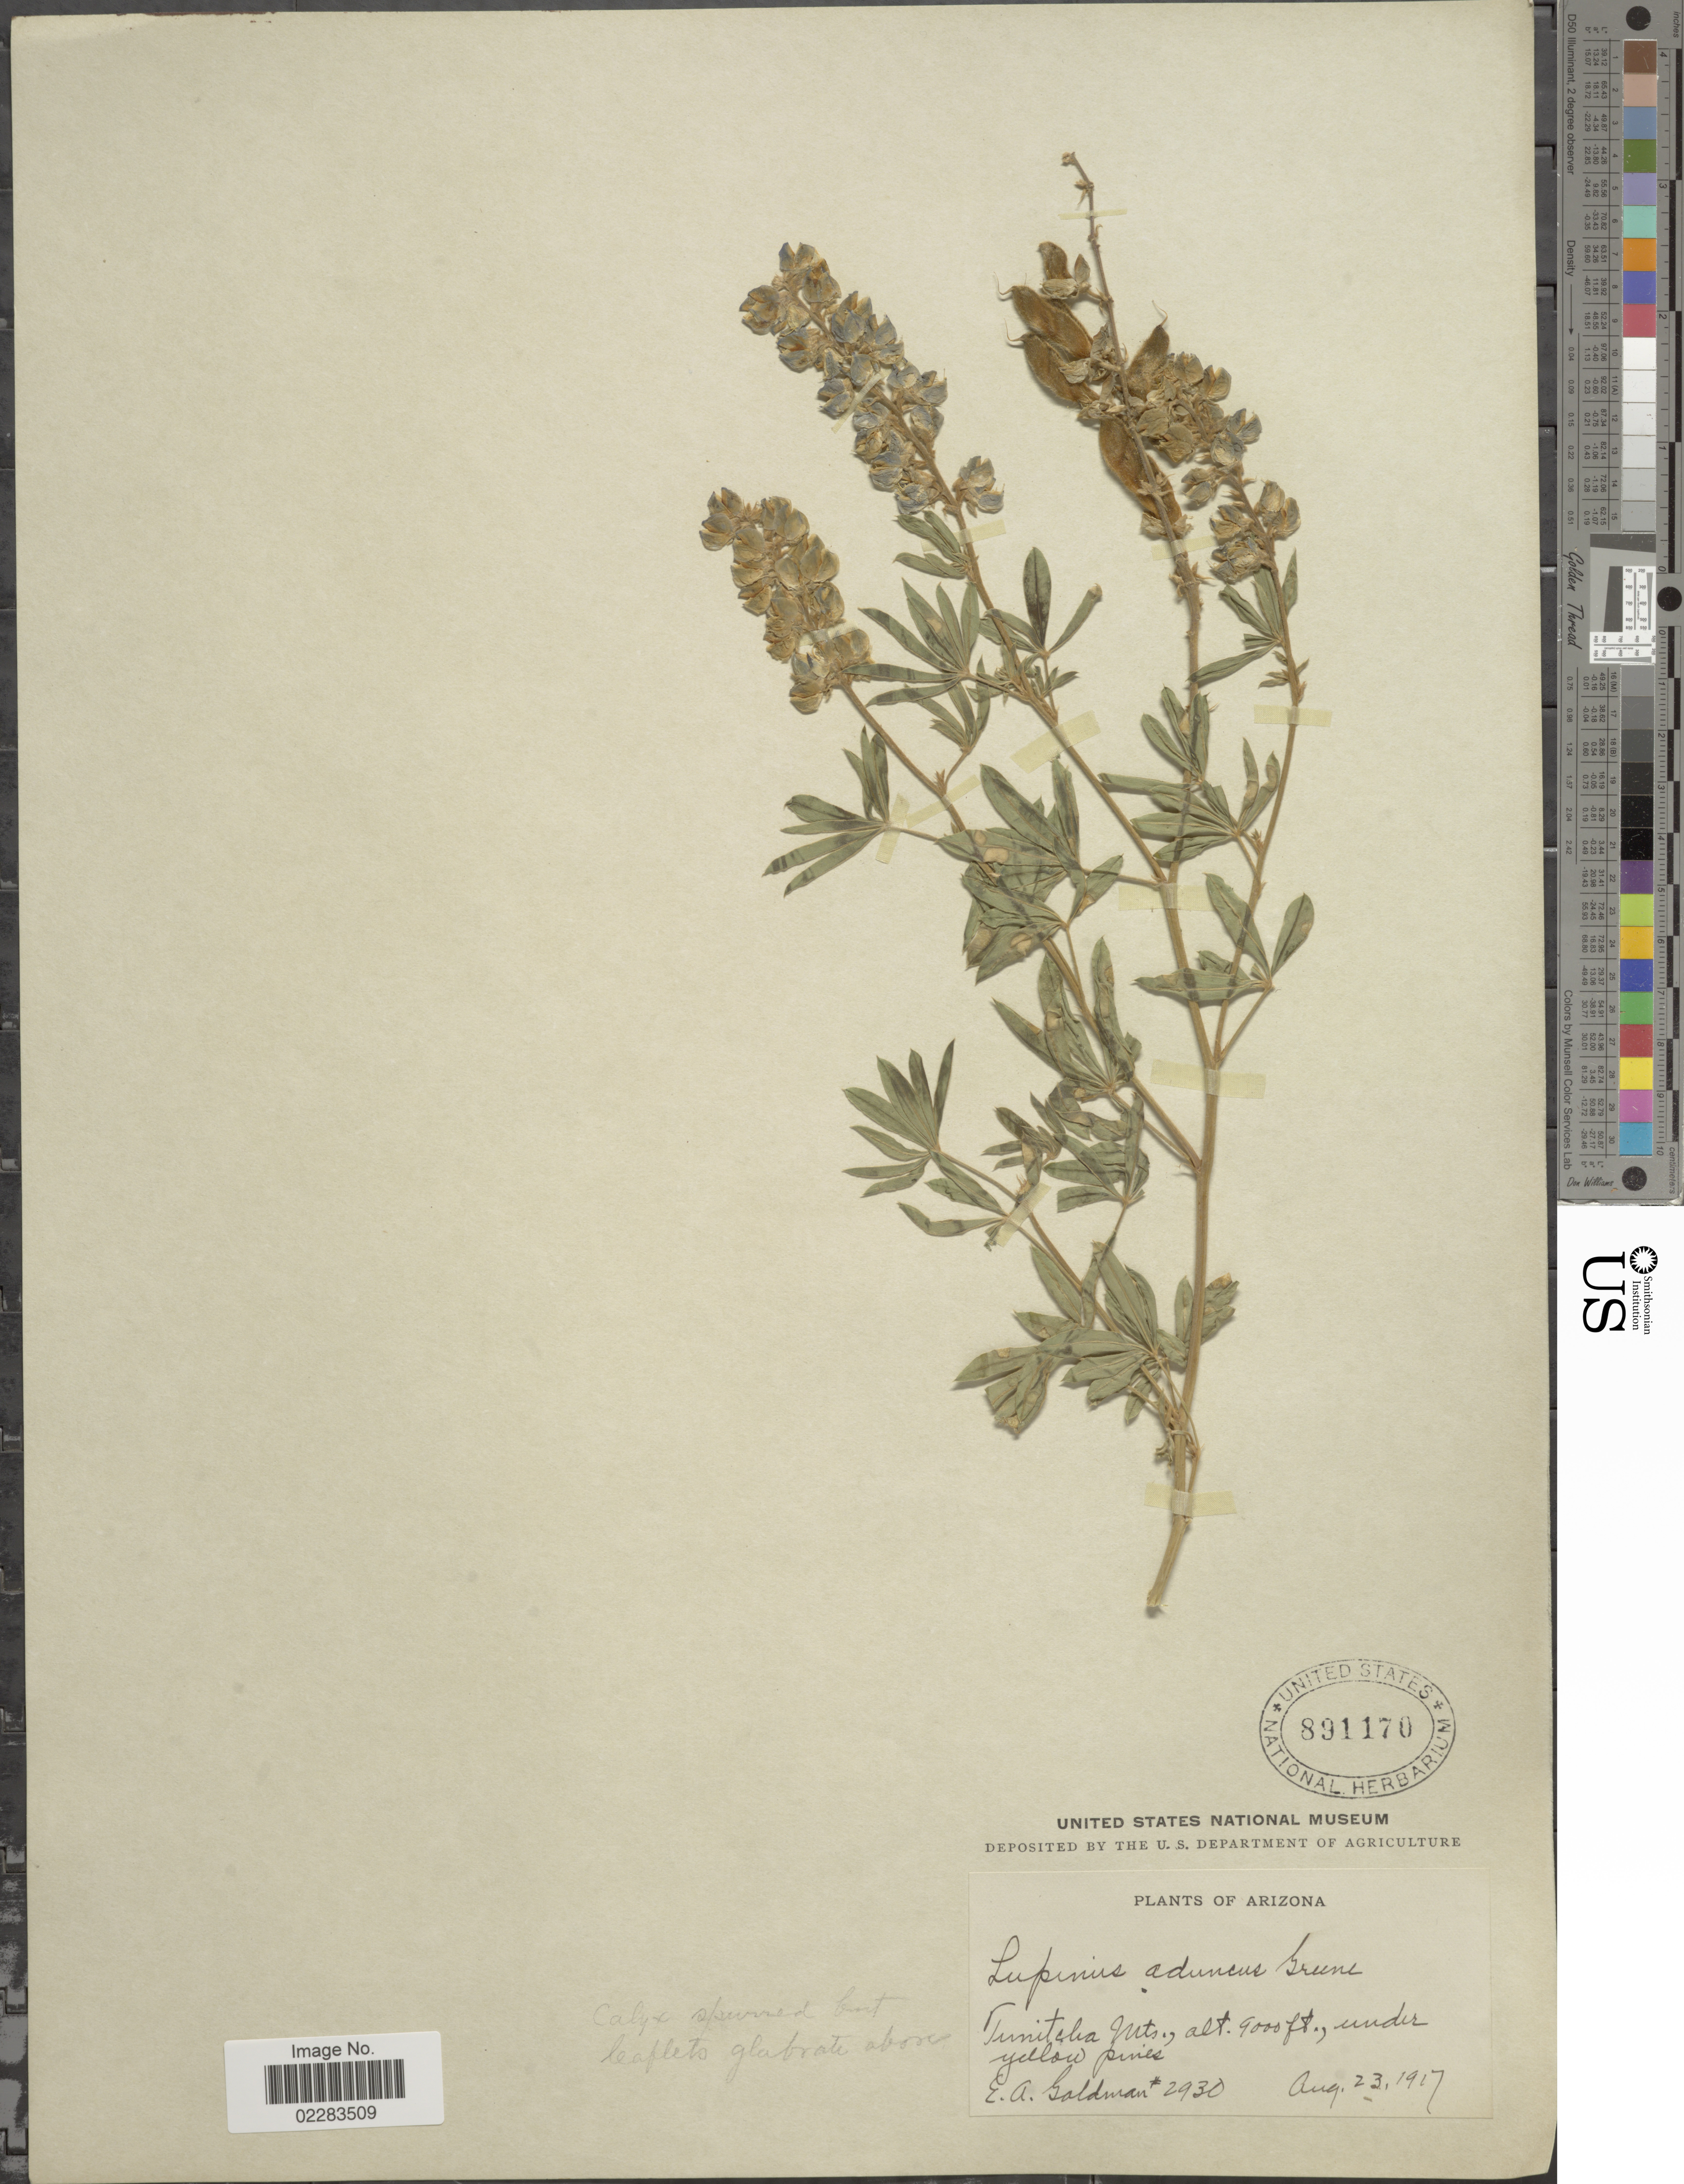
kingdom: Plantae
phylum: Tracheophyta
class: Magnoliopsida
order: Fabales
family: Fabaceae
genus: Lupinus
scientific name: Lupinus aduncus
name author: Greene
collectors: E. A. Goldman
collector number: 2930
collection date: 1917-08-23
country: United States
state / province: Arizona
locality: Tunitelia Mts., under yellow pines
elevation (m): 2743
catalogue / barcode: US 891170